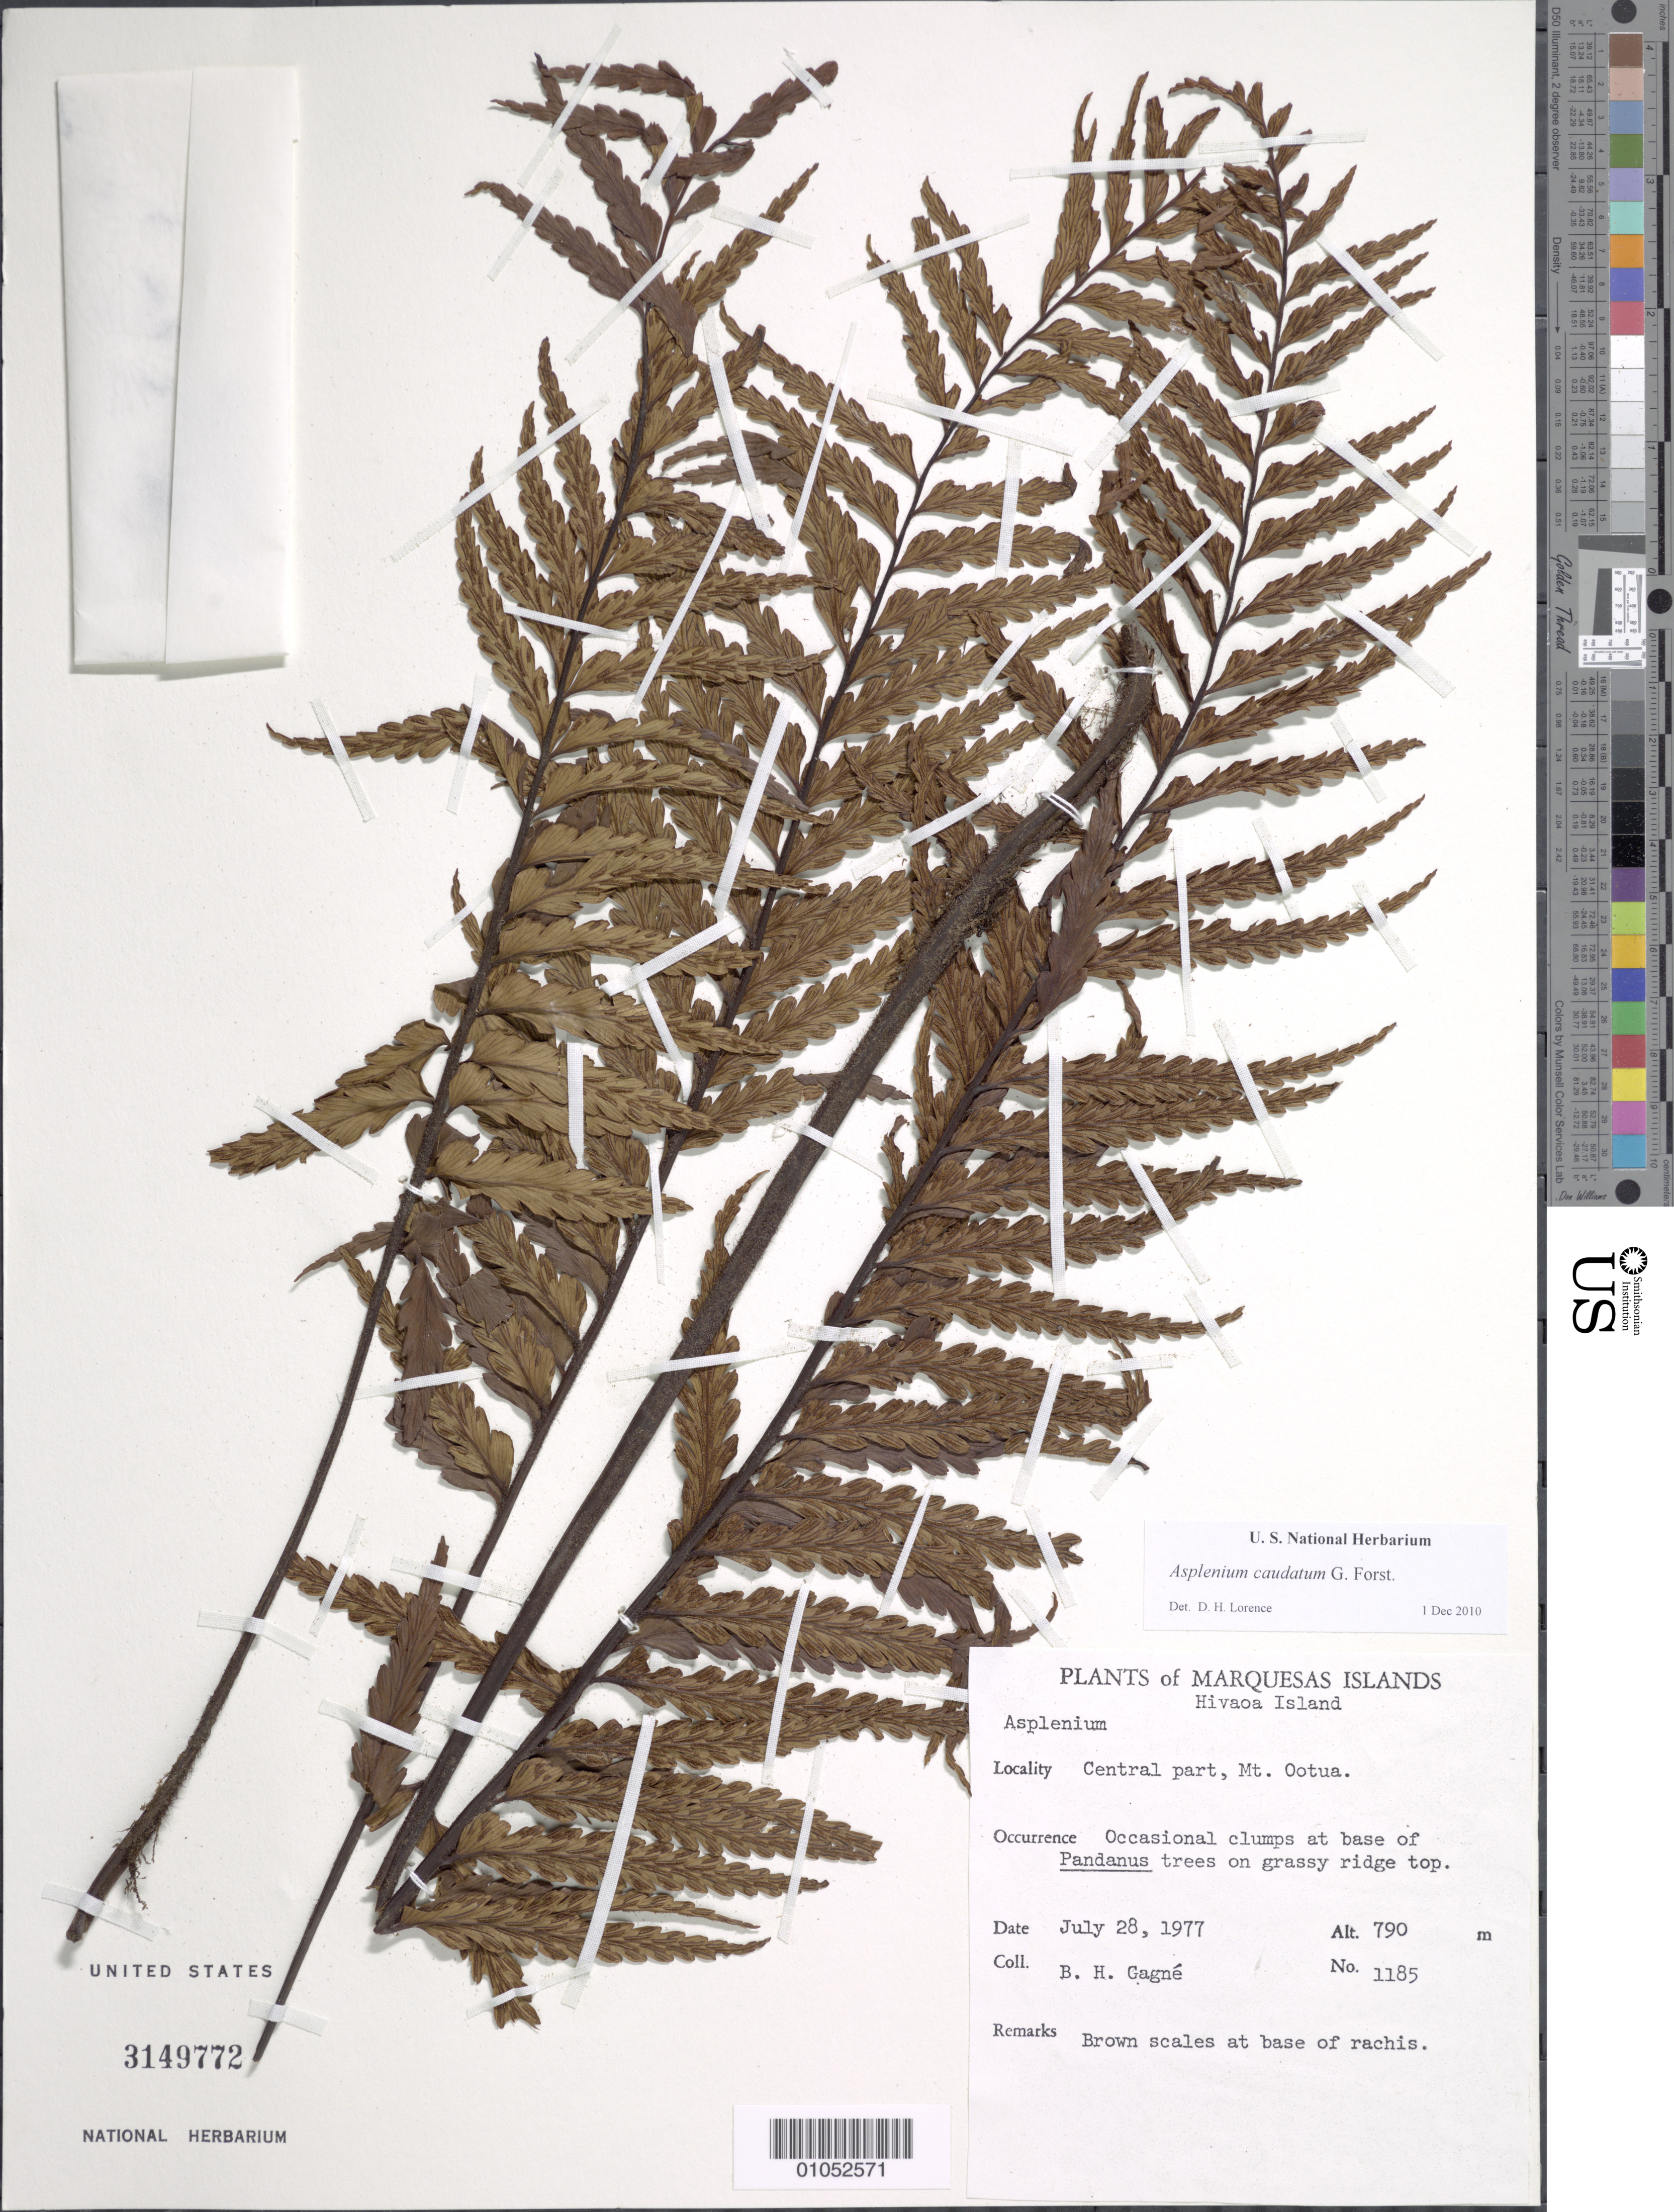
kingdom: Plantae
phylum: Tracheophyta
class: Polypodiopsida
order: Polypodiales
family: Aspleniaceae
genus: Asplenium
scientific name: Asplenium horridum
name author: Kaulf.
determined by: Wagner, W. L., (BOT), Smithsonian Institution - National Museum of Natural History (UNITED STATES)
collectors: B. H. Gagné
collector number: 1185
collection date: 1977-07-28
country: French Polynesia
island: Hiva Oa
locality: Central part, Mt. Ootua.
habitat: Occasional clumps at base of Pandanus trees on grassy ridge top.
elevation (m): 790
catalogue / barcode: US 3149772